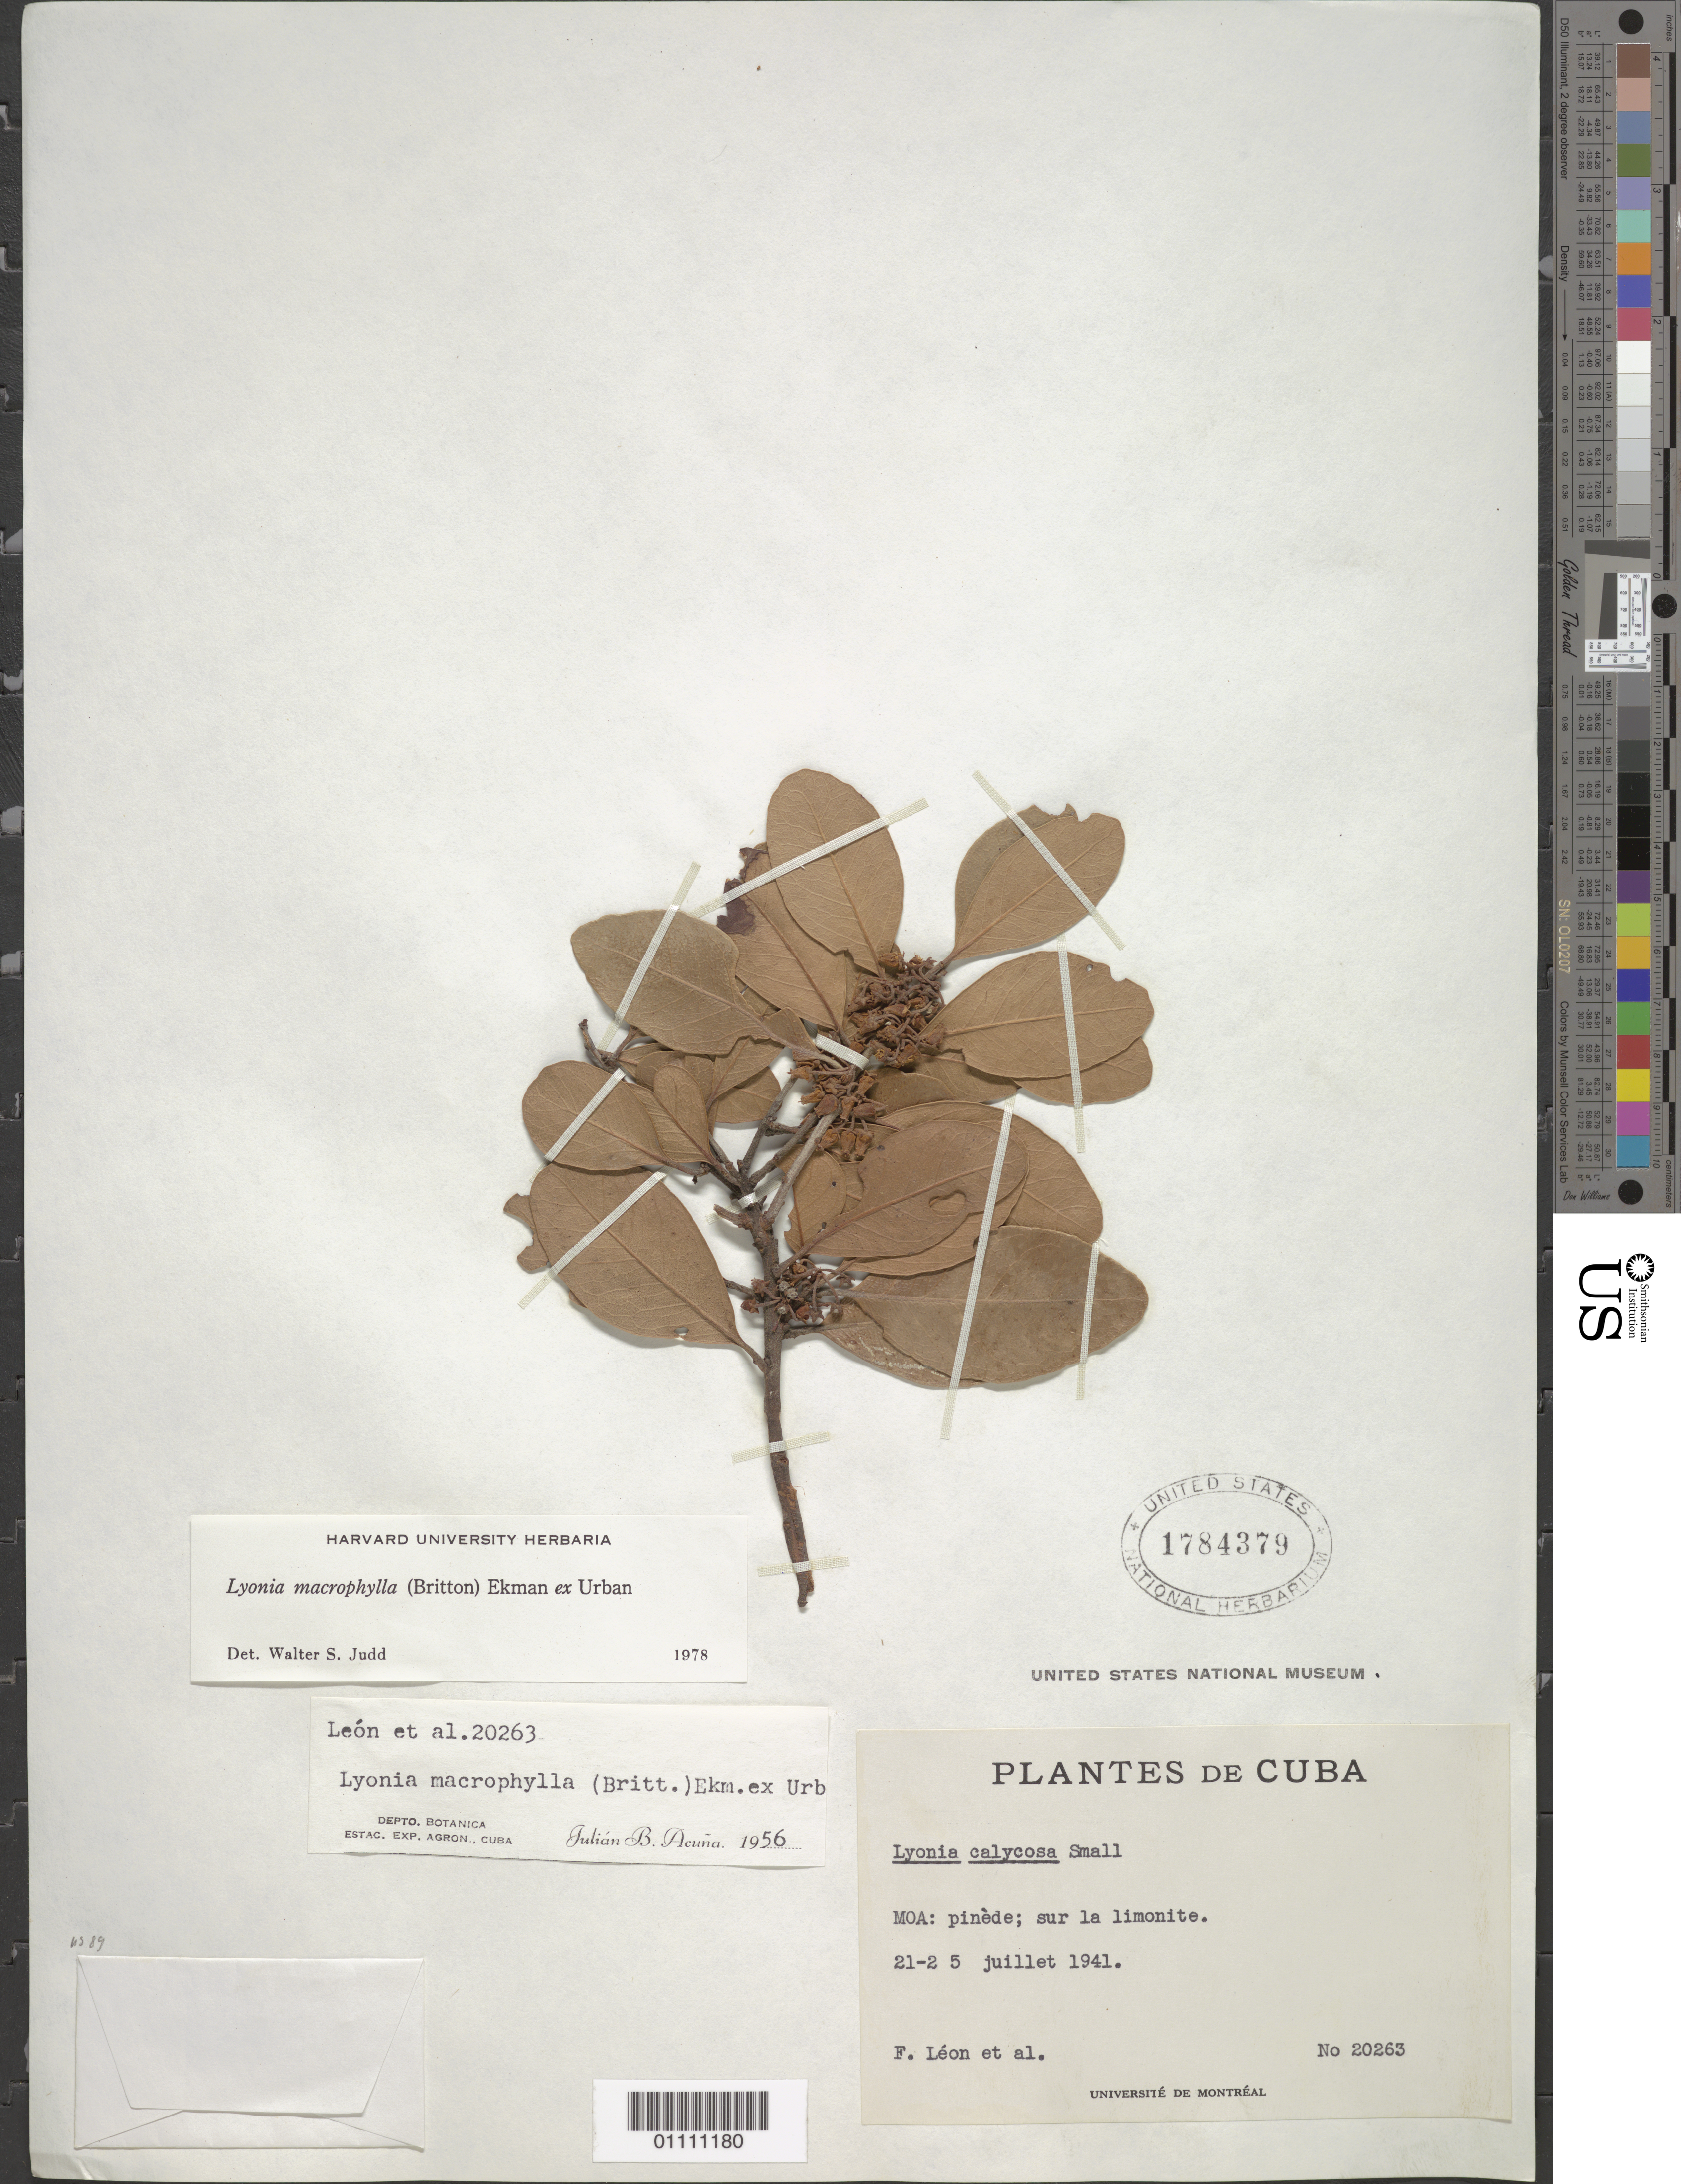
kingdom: Plantae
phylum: Tracheophyta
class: Magnoliopsida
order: Ericales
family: Ericaceae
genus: Lyonia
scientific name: Lyonia macrophylla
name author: (Britton) Ekman ex Urb.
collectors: Bro. León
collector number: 20263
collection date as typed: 21 Jul 1941 to 25 Jul 1941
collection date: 1941-07-21/1941-07-25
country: Cuba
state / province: Holguín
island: Cuba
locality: Moa: pinede; sur la limonite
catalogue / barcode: US 1784379